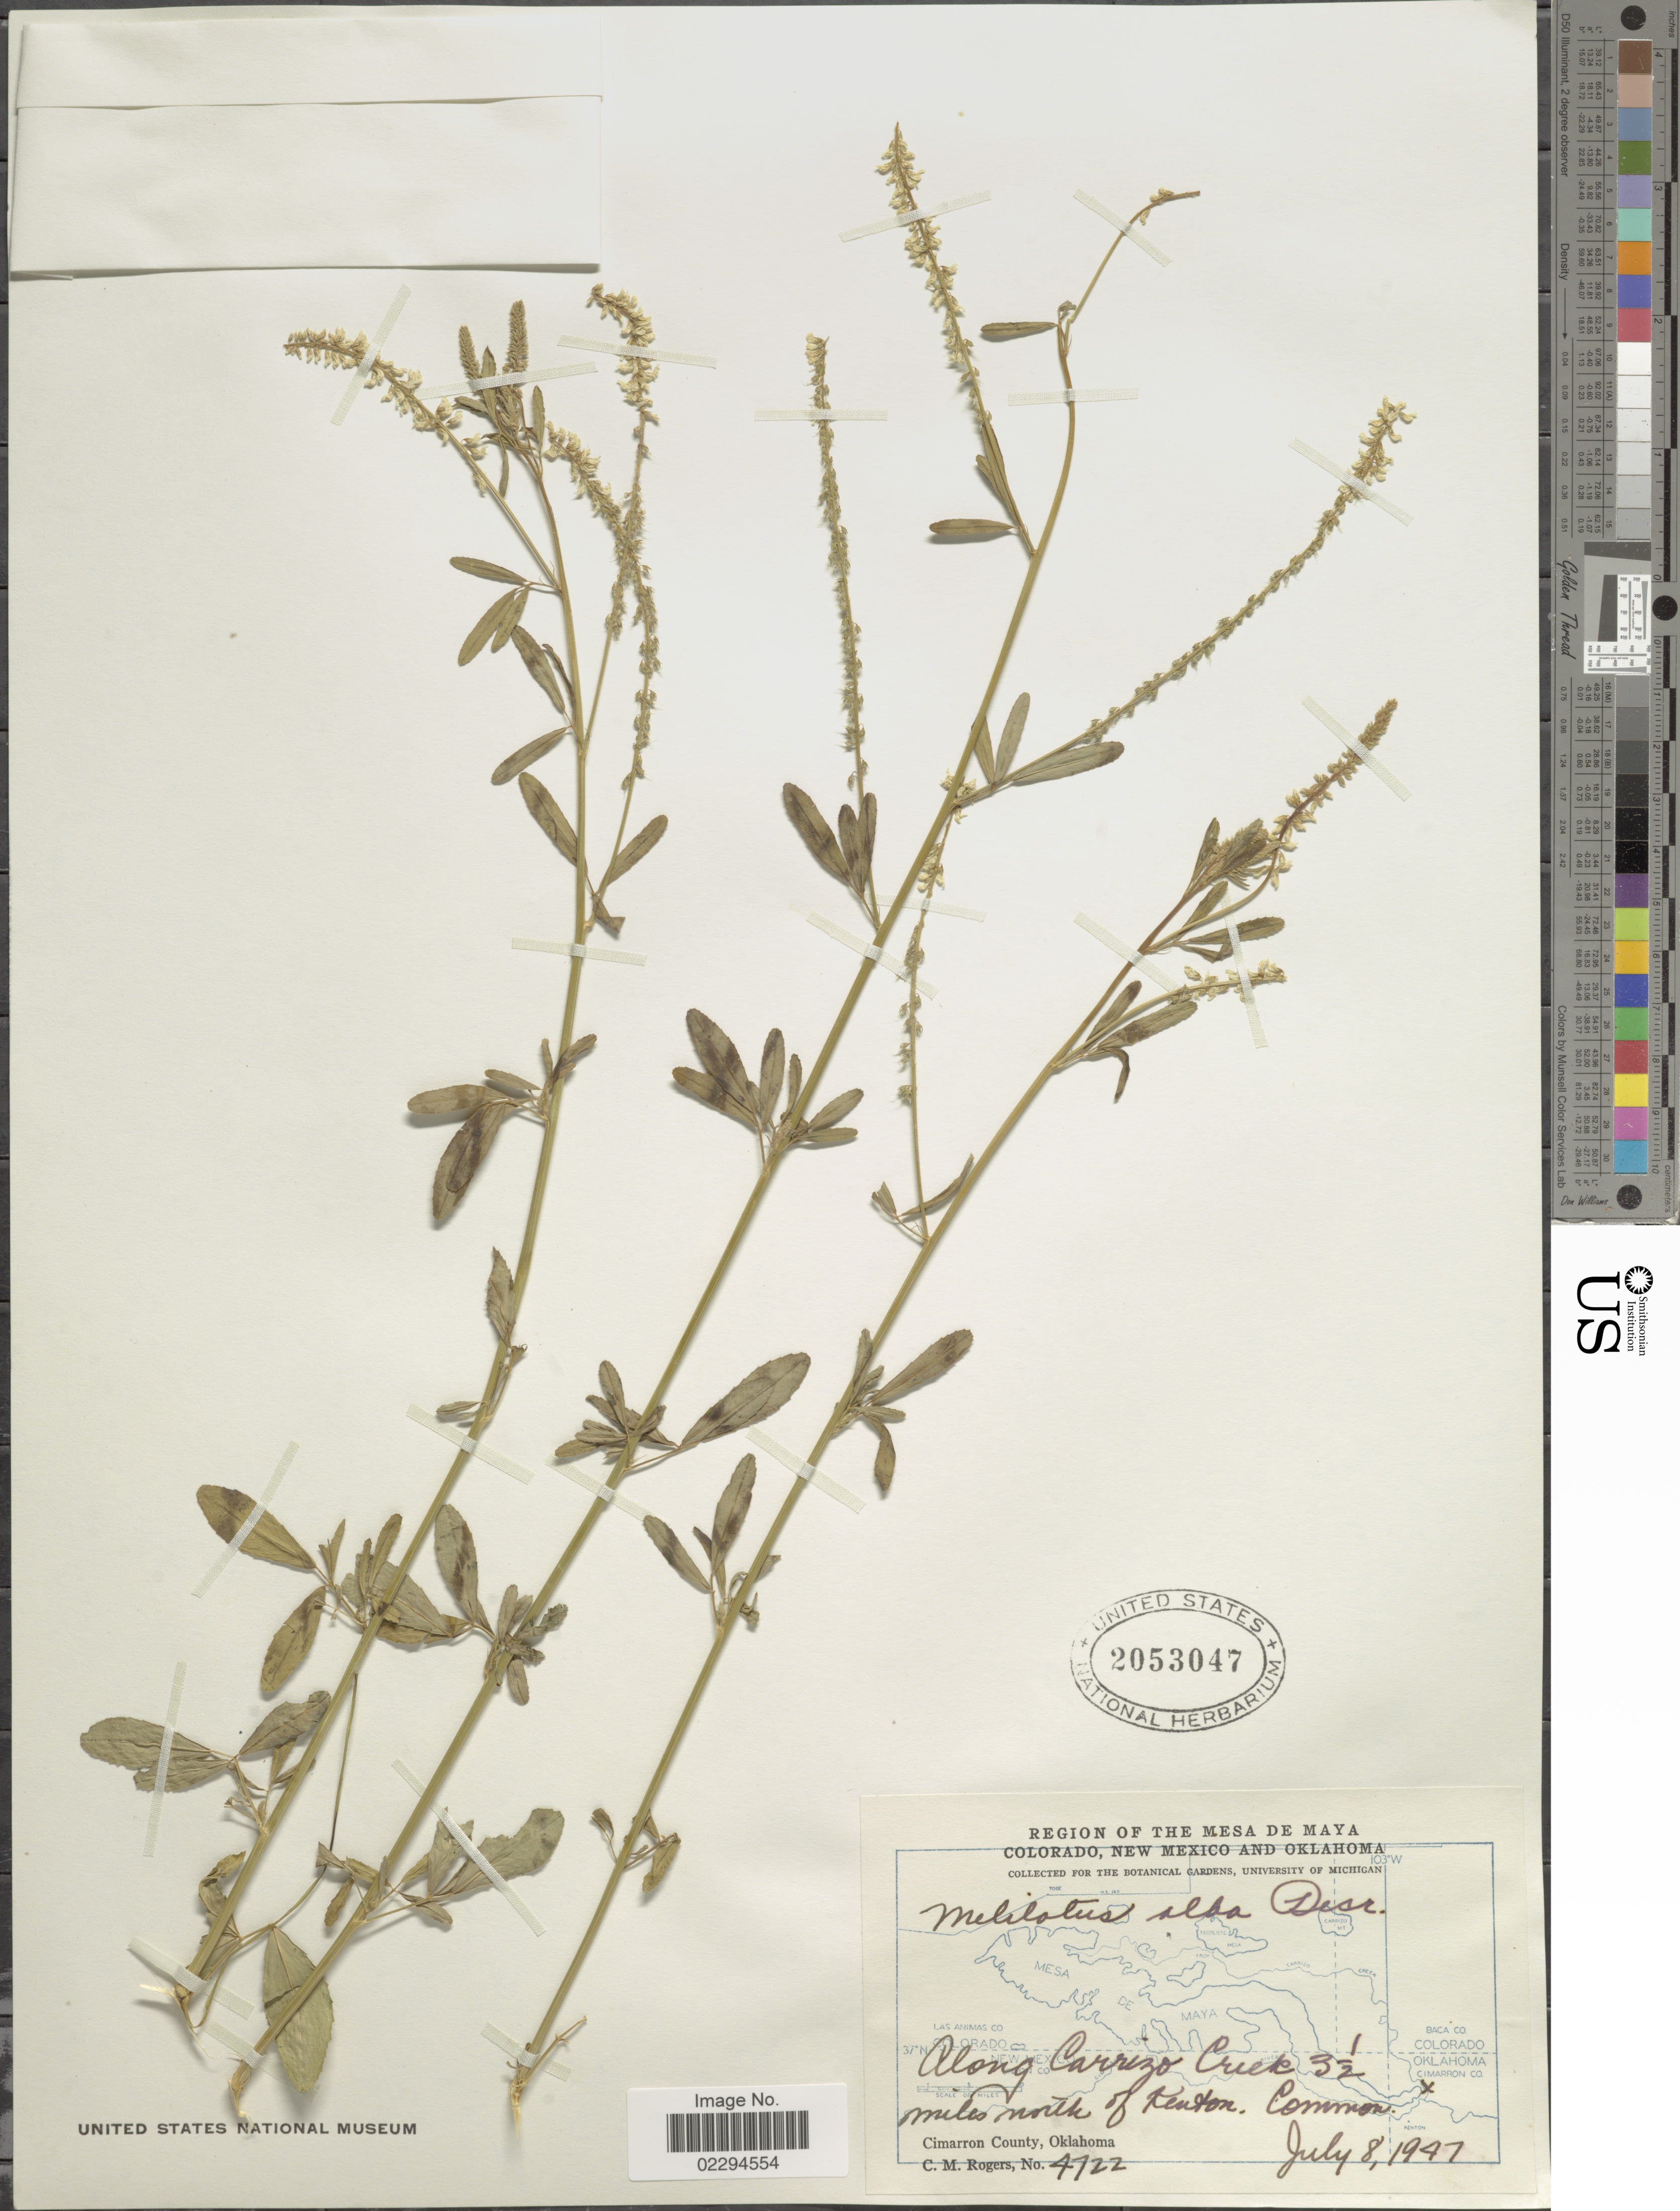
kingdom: Plantae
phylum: Tracheophyta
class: Magnoliopsida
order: Fabales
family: Fabaceae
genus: Melilotus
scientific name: Melilotus albus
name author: Medik.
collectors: C. M. Rogers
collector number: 4722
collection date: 1947-07-08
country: United States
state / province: Oklahoma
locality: Region of the Mesa de Maya. Along Carrizo Creek 3½ miles north of Kenton. Cimarron County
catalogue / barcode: US 2053047